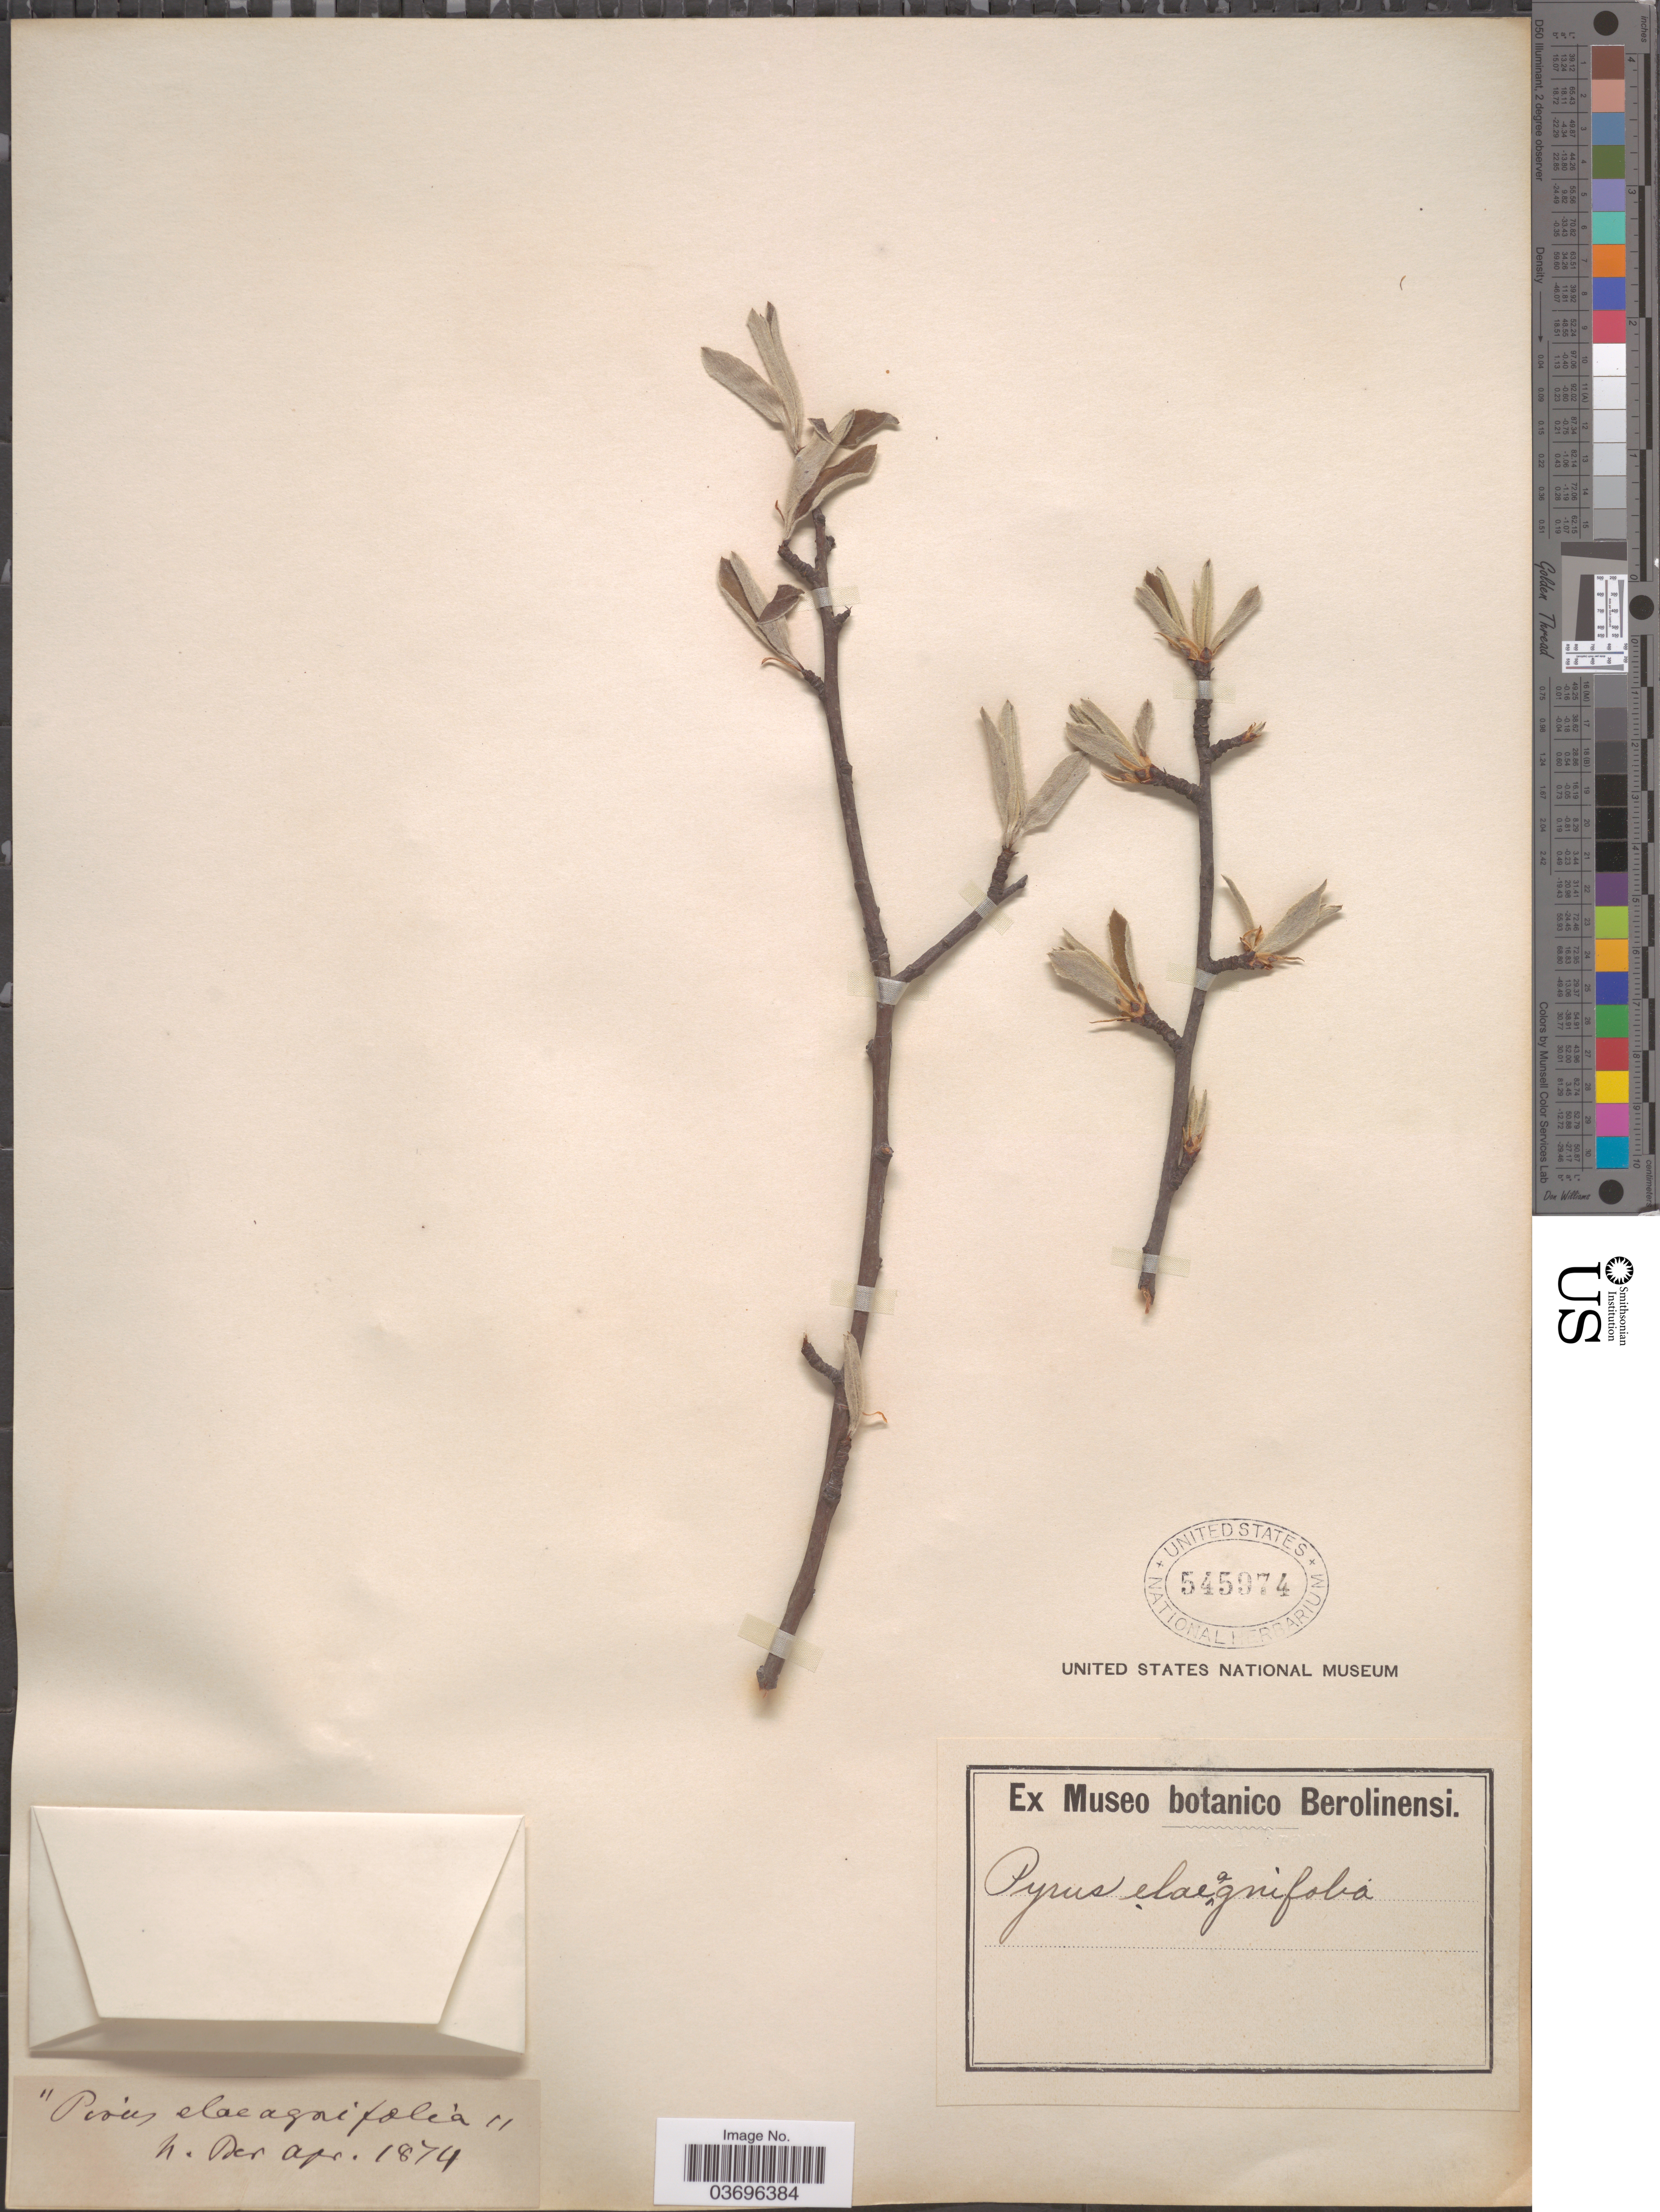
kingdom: Plantae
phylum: Tracheophyta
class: Magnoliopsida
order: Rosales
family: Rosaceae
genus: Pyrus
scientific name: Pyrus elaeagrifolia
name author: Pall.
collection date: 1874-04/1874-12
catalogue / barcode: US 545974